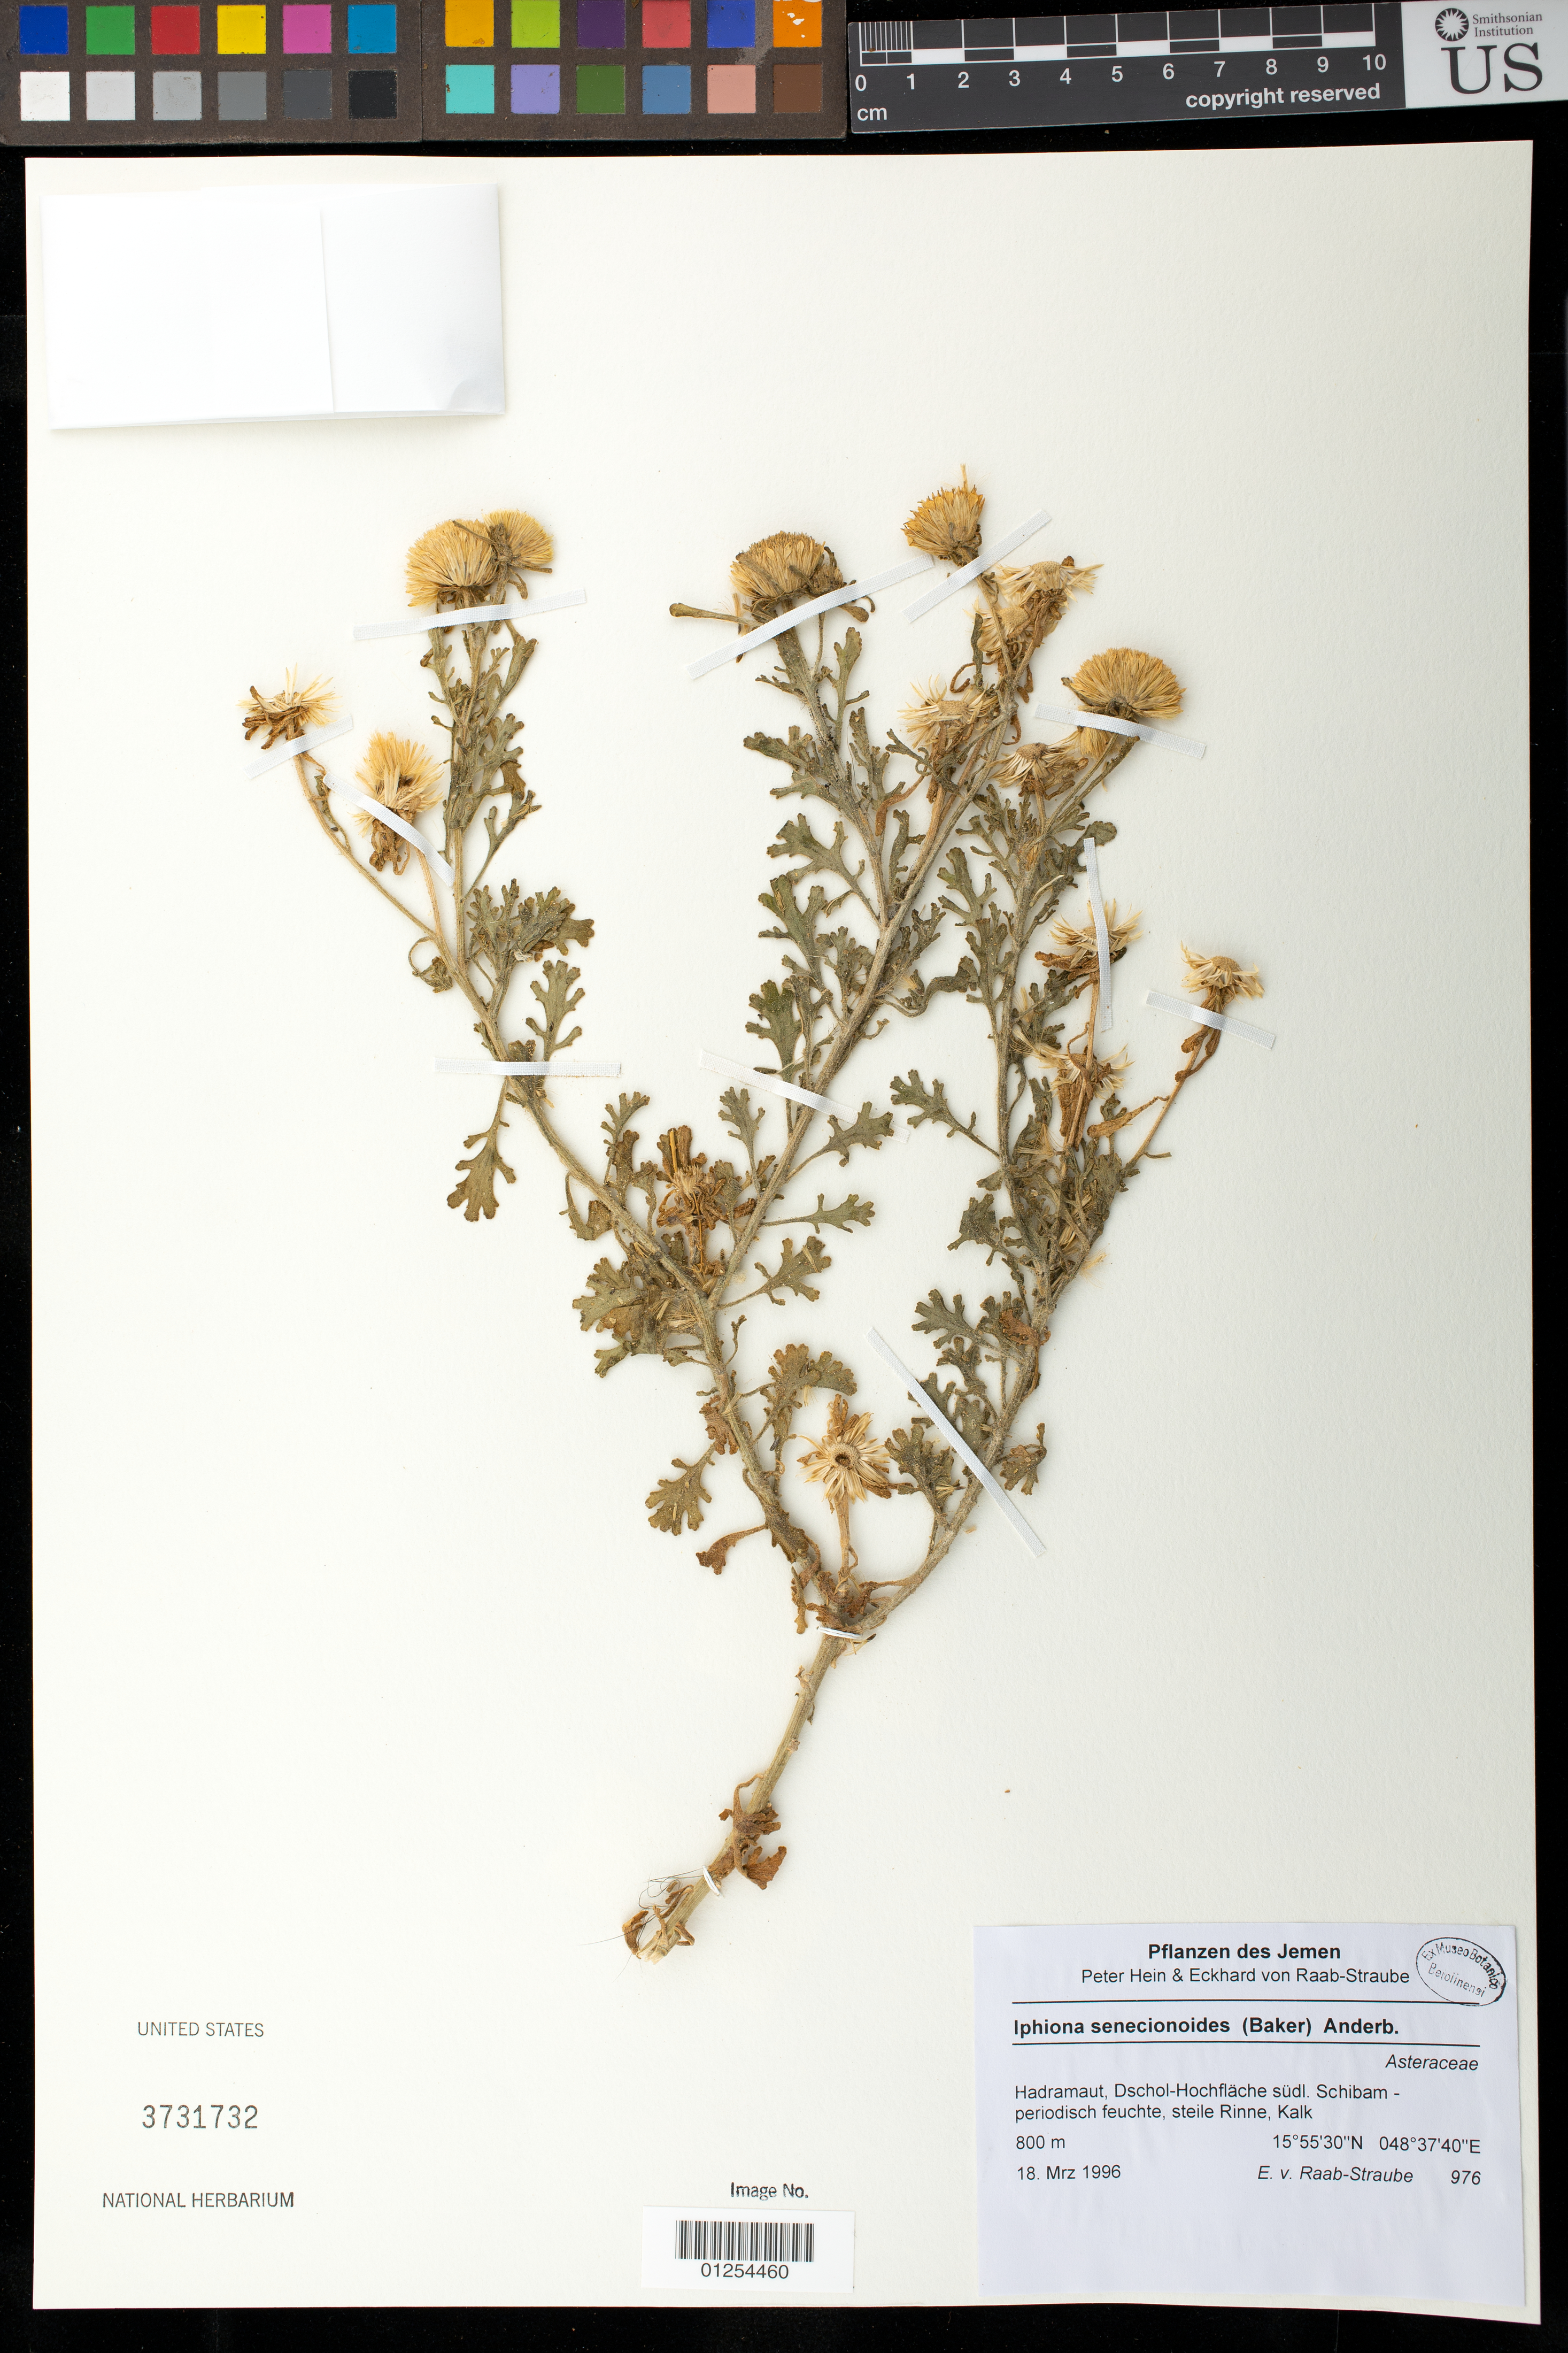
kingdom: Plantae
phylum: Tracheophyta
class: Magnoliopsida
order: Asterales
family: Asteraceae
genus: Iphiona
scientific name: Iphiona sp.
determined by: Raab-Straube, Eckhard von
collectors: E. Raab-Straube & P. Hein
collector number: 976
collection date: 1996-03-18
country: Yemen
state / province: Hadramawt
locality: Dschol-Hochflache sudl. Schibam - periodisch feuchte, steile Rinne, Kalk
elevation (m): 700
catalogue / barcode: US 3731732